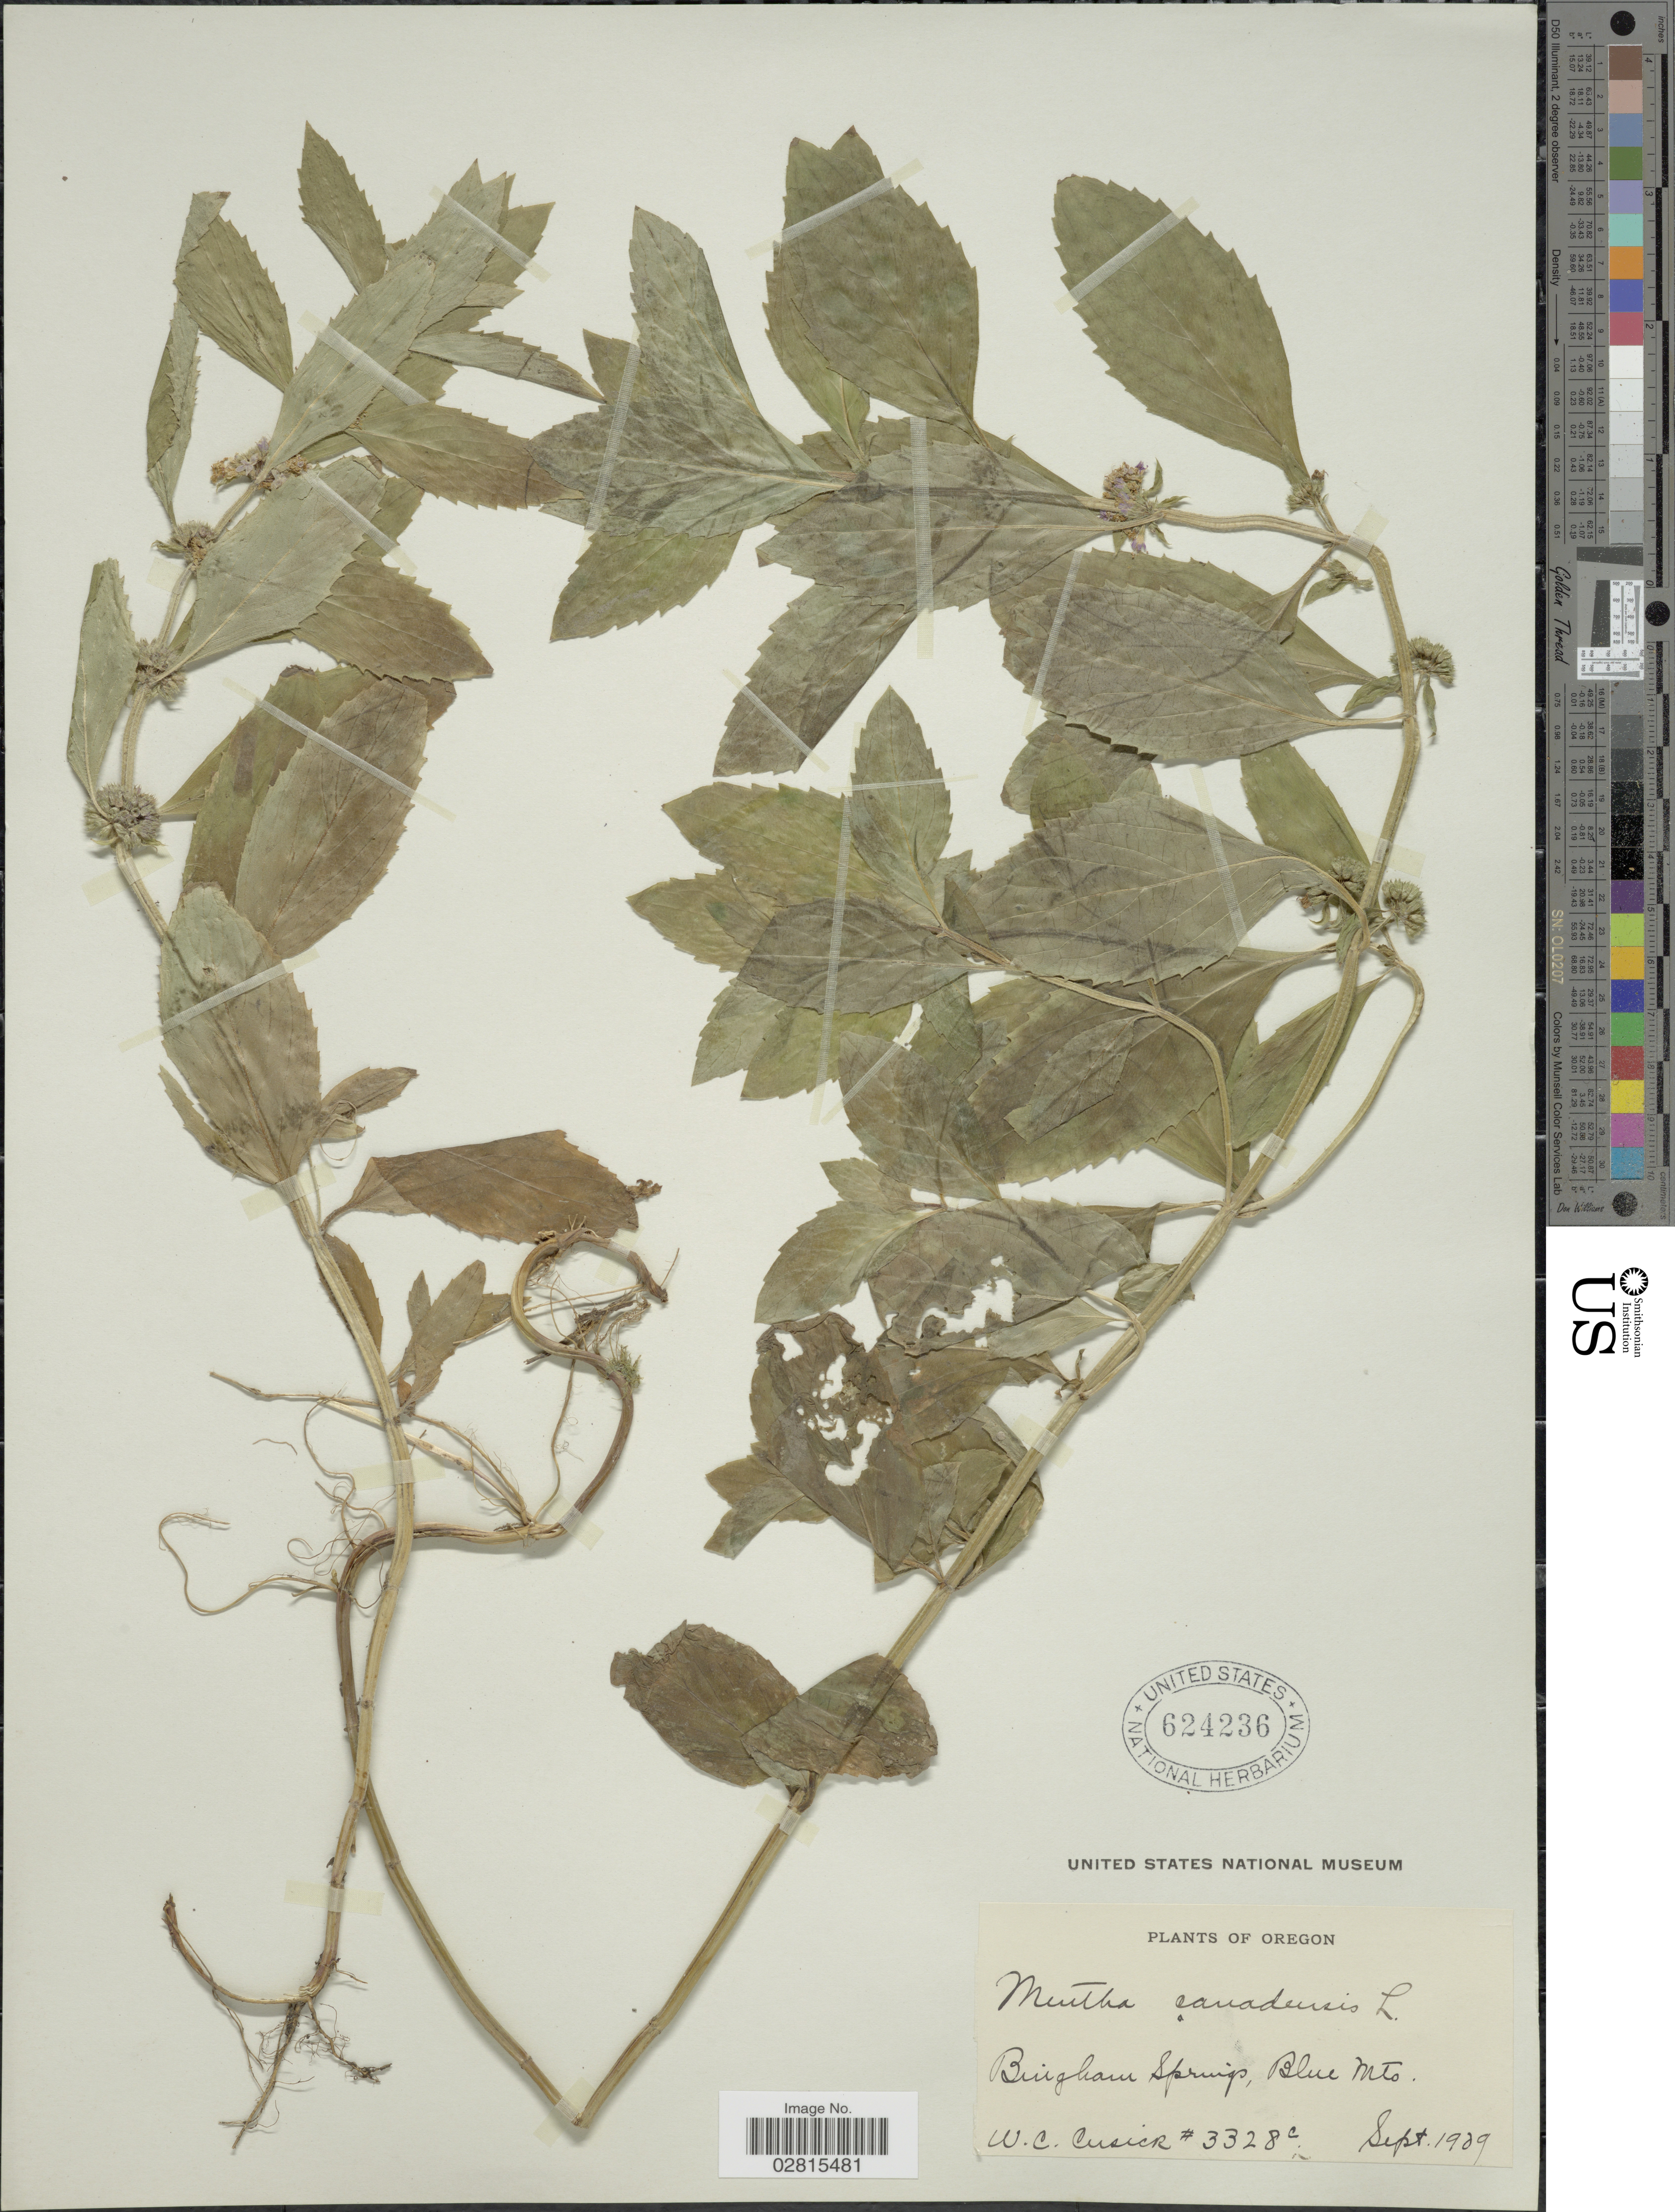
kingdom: Plantae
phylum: Tracheophyta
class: Magnoliopsida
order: Lamiales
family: Lamiaceae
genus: Mentha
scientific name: Mentha canadensis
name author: L.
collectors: W. C. Cusick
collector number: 3328c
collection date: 1909-09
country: United States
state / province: Oregon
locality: Bingham Springs, Blue Mts.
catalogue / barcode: US 624236